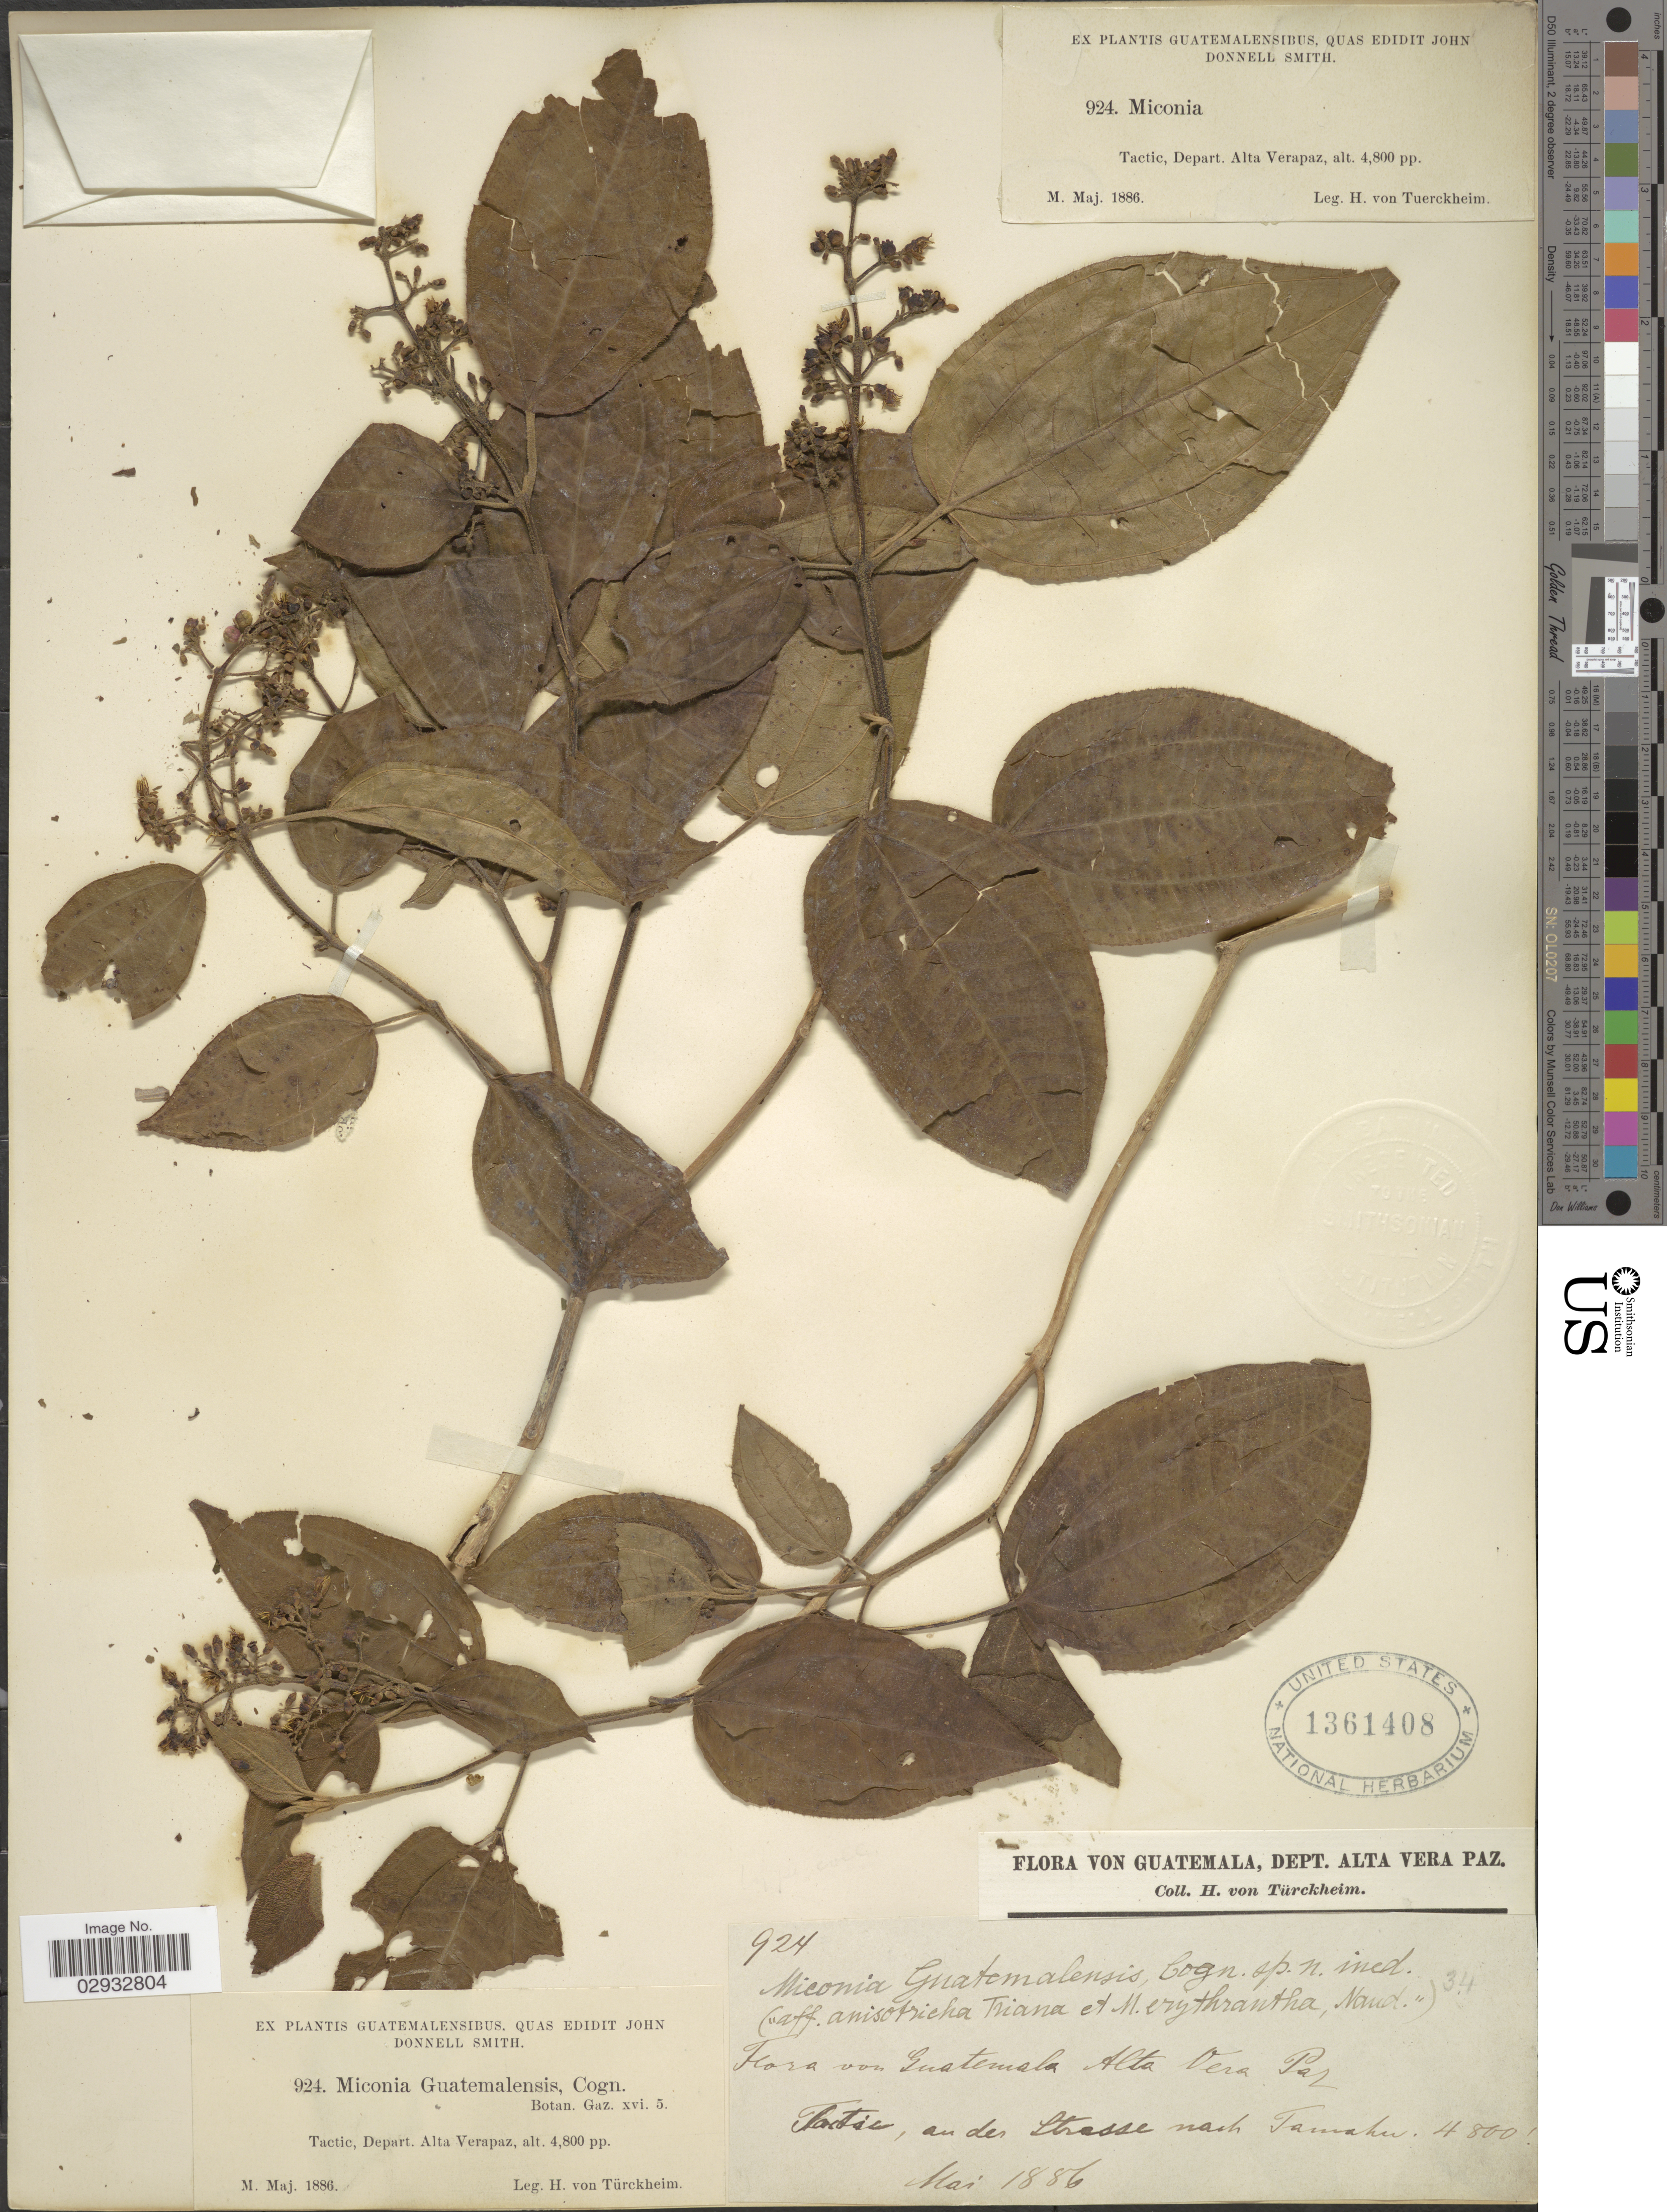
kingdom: Plantae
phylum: Tracheophyta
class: Magnoliopsida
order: Myrtales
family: Melastomataceae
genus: Miconia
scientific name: Miconia guatemalensis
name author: Cogn. in Donn. Sm.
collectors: H. von Türckheim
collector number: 924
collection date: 1886-05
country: Guatemala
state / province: Alta Verapaz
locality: Tactic, Depart. Alta Verapaz.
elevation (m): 1463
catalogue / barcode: US 1361408